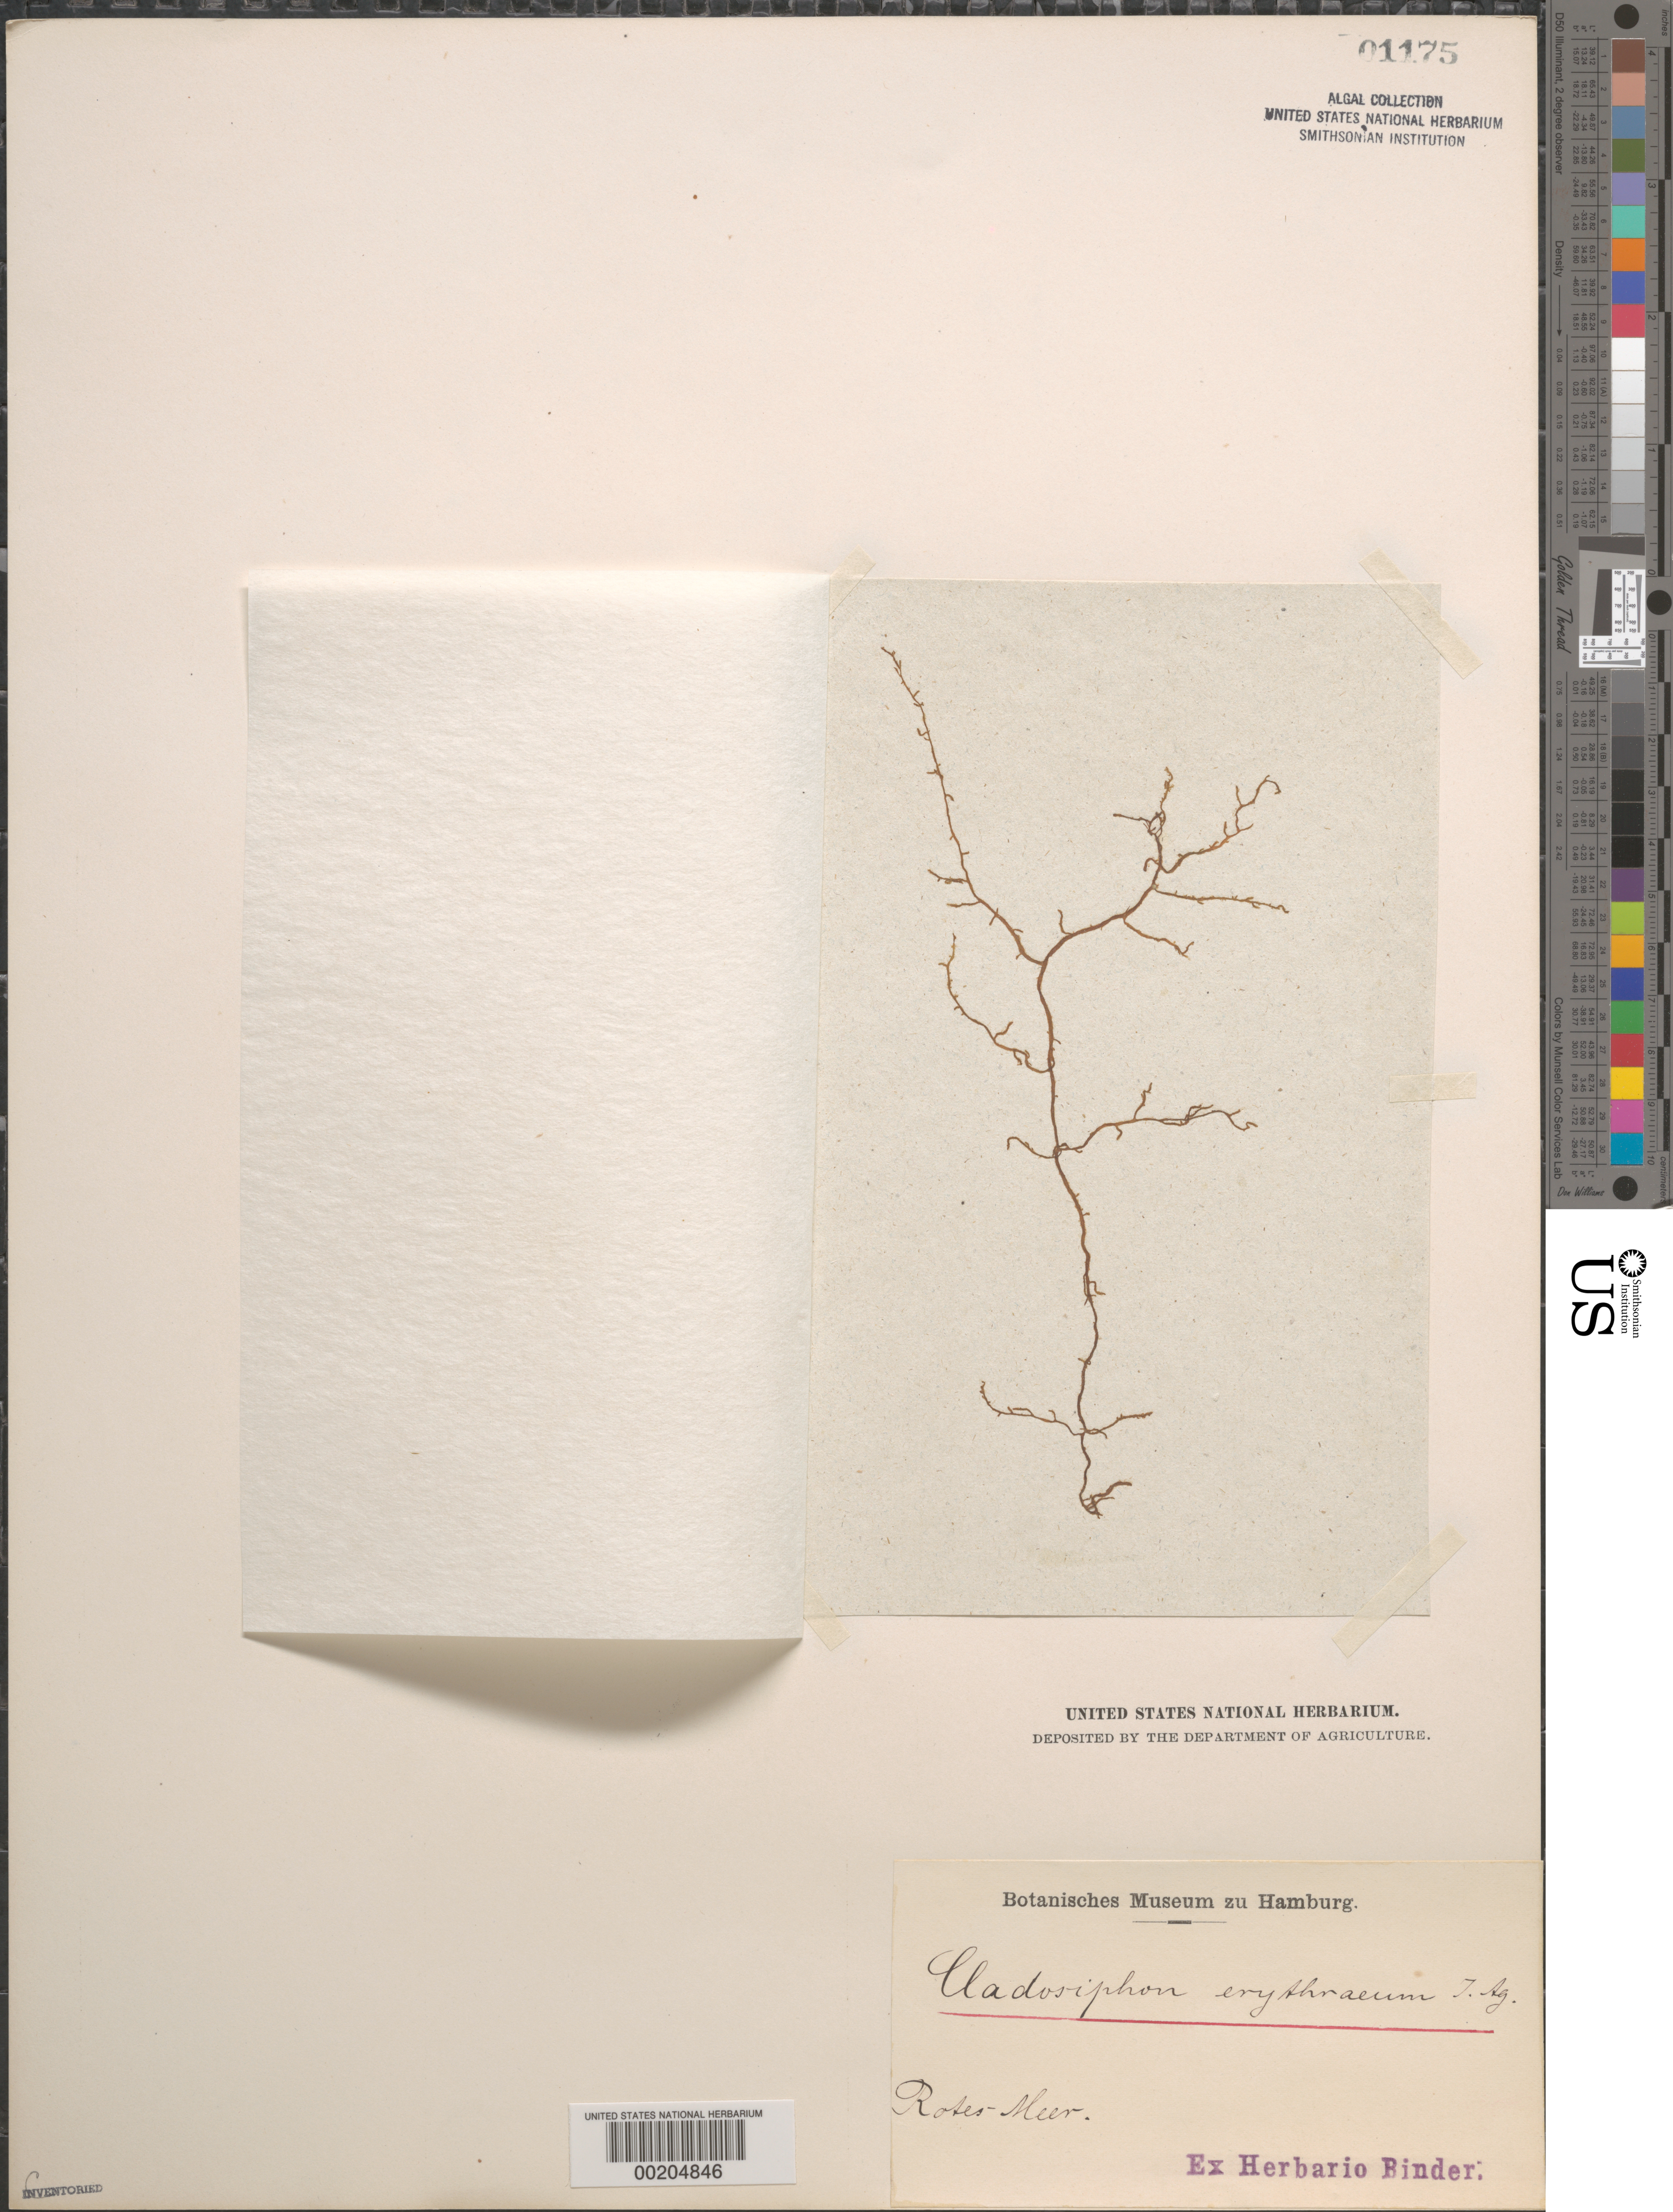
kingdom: Chromista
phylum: Ochrophyta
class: Phaeophyceae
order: Ectocarpales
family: Chordariaceae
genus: Eudesme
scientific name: Eudesme erythraeum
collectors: F. Binder (herbarium)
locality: Red Sea (Rotes-Meer)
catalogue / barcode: US 1175